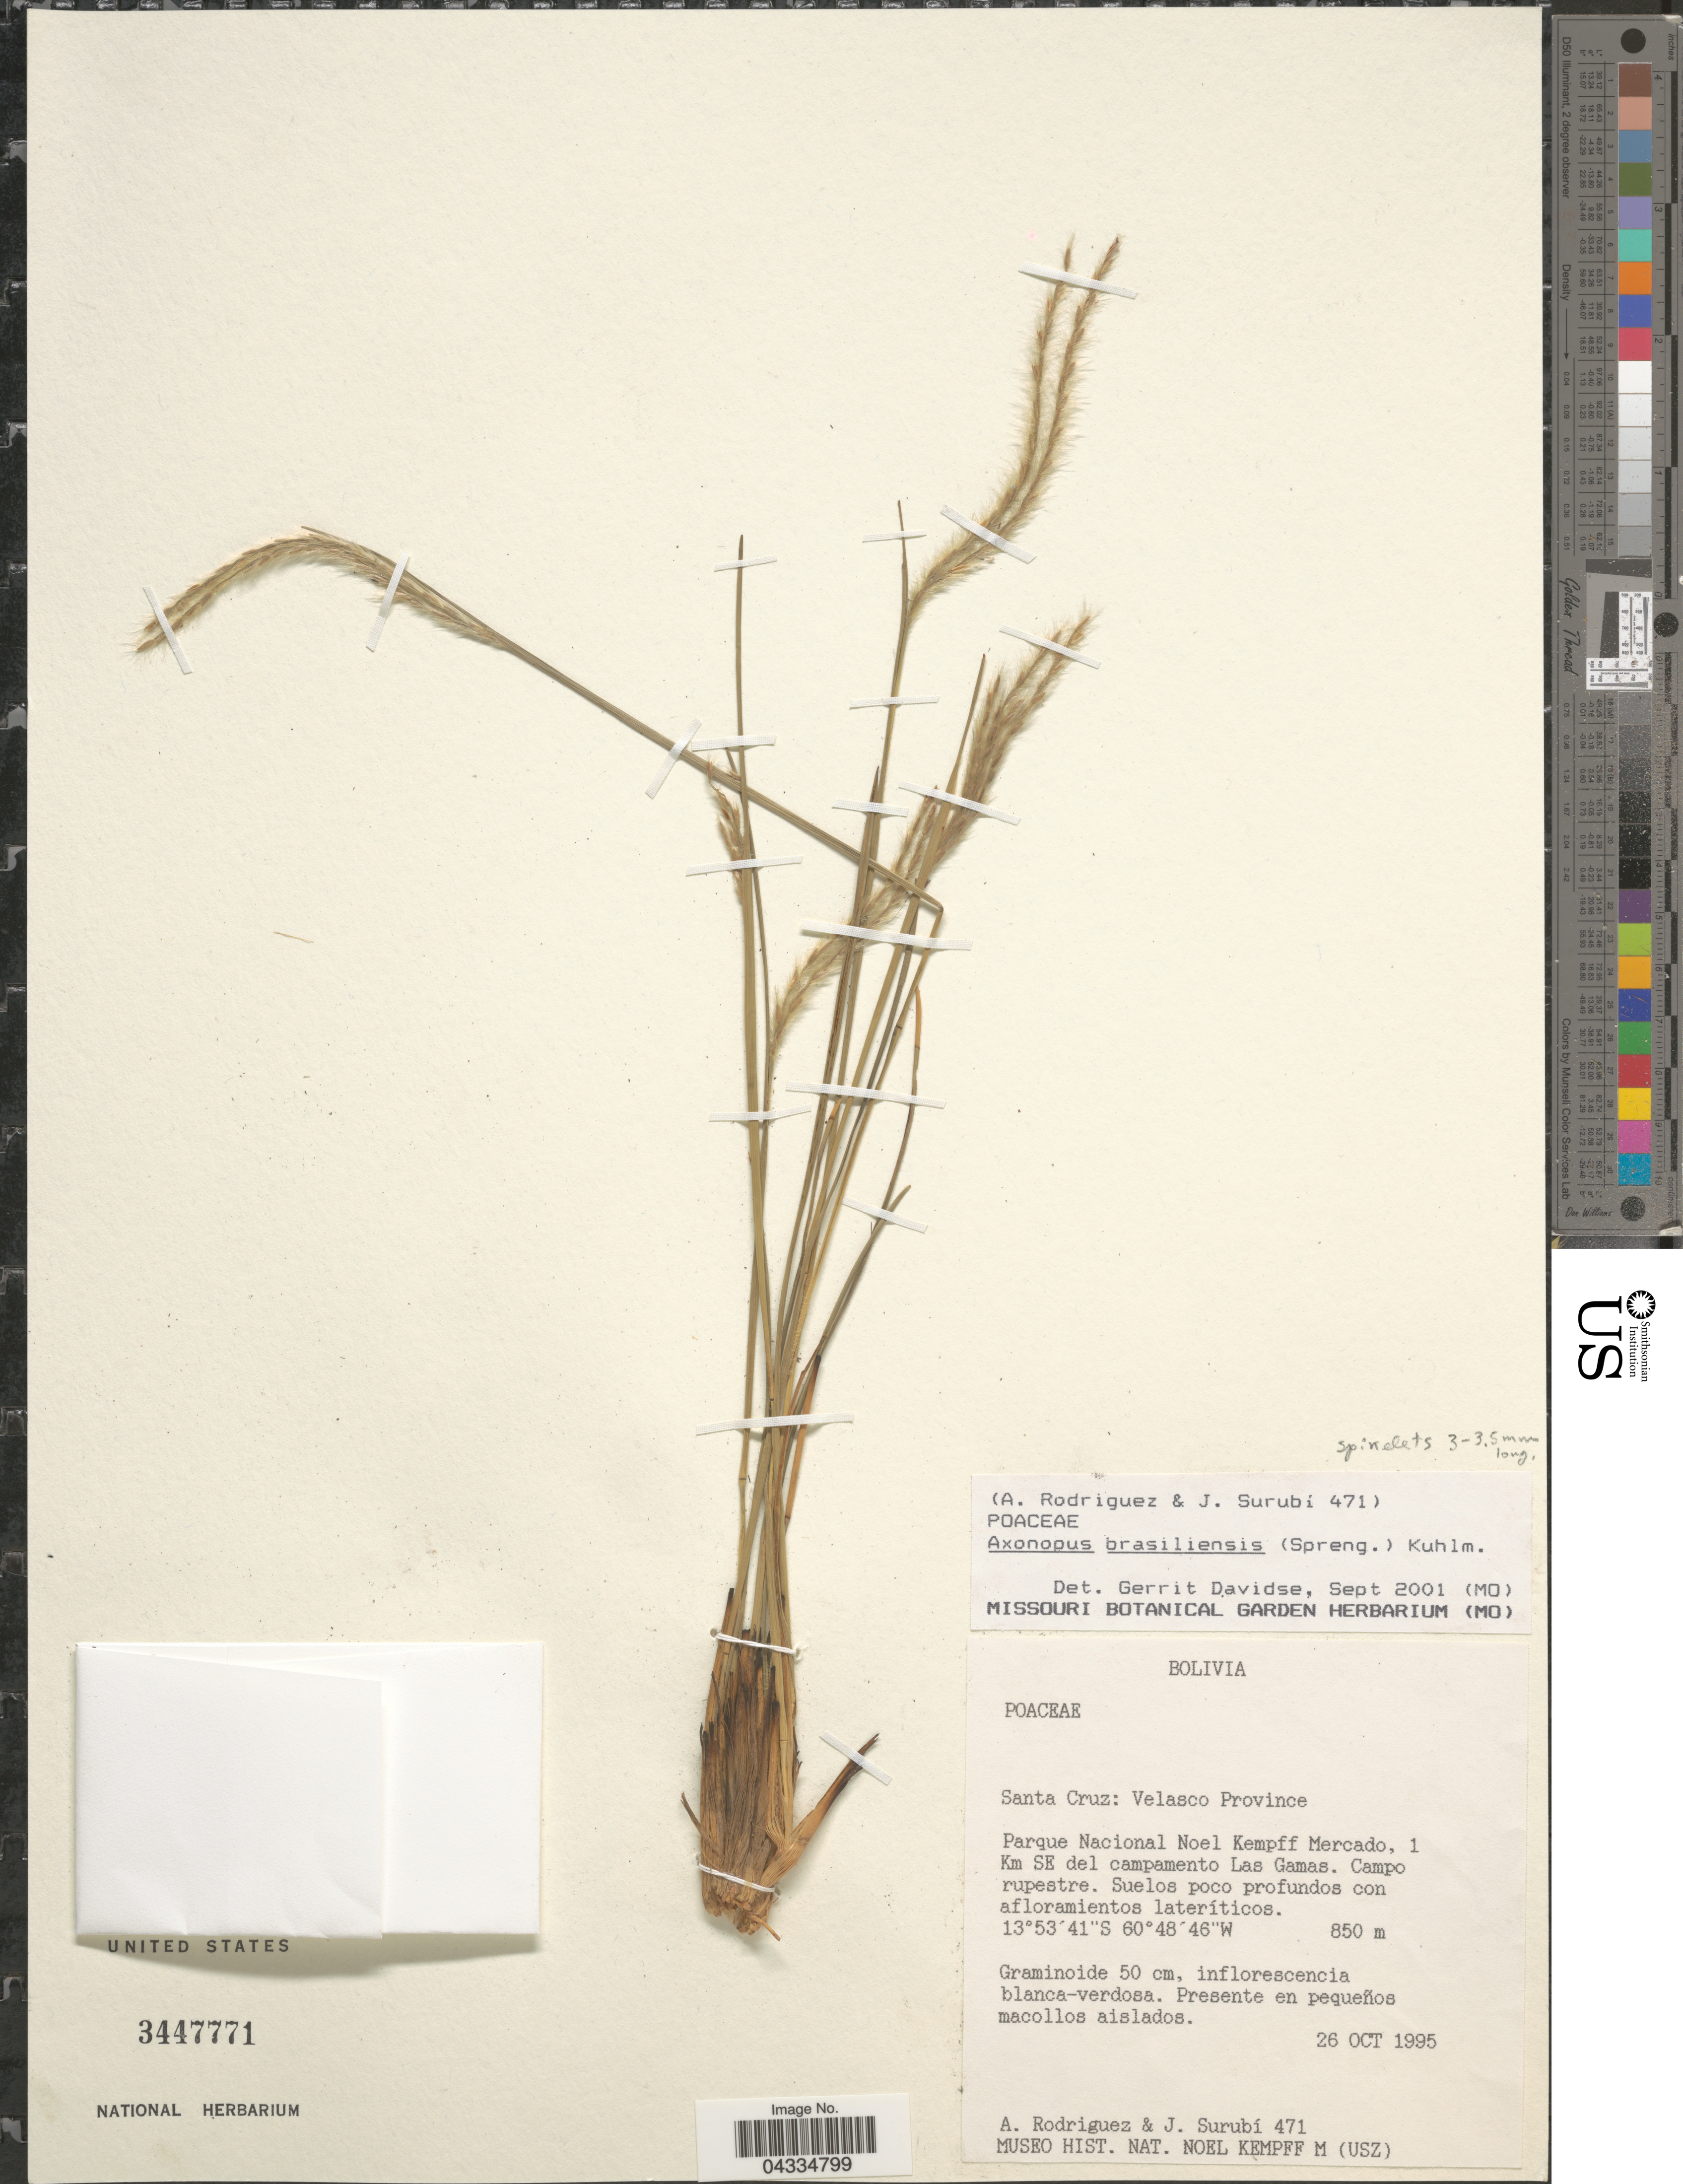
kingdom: Plantae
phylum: Tracheophyta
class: Liliopsida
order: Poales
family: Poaceae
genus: Axonopus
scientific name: Axonopus brasiliensis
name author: Kuhlm.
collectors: A. Rodriguez & J. Surubí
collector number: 471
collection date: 1995-10-26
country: Bolivia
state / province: Santa Cruz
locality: Velasco Province. Parque Nacional Noel Kempff Mercado, 1 Km SE del campamento Las Gamas.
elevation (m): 850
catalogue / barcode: US 3447771